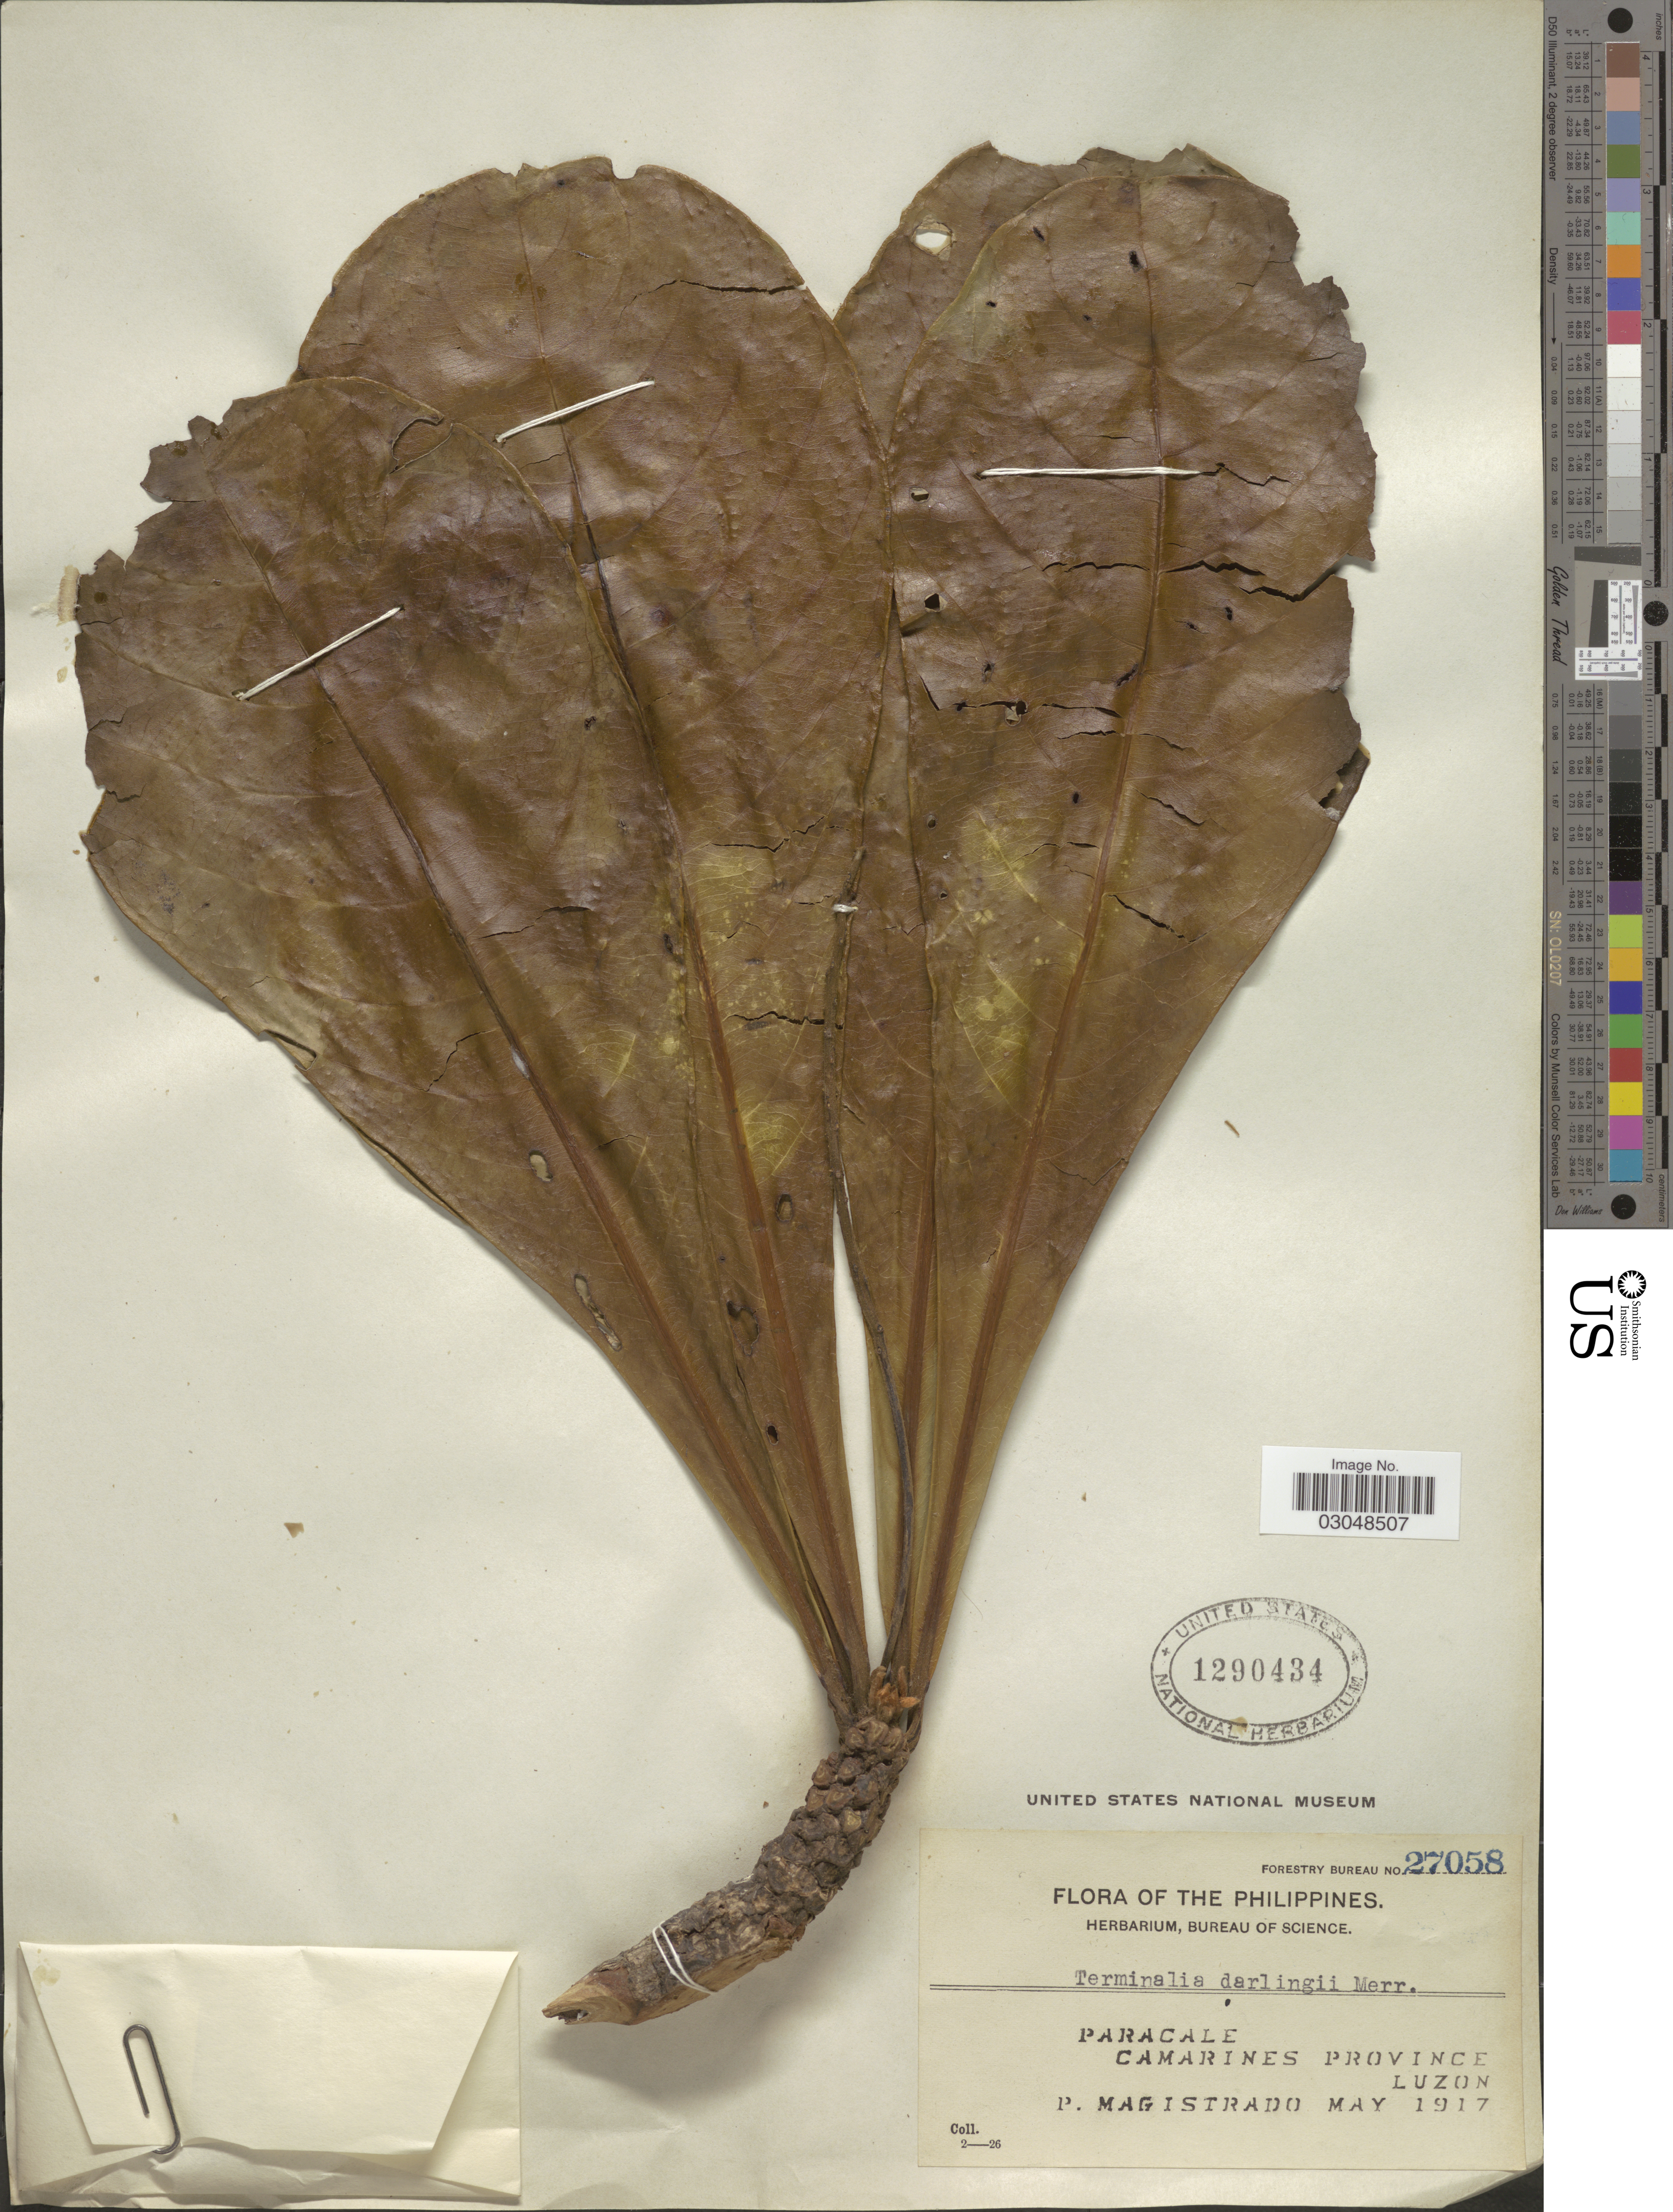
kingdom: Plantae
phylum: Tracheophyta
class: Magnoliopsida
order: Myrtales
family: Combretaceae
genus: Terminalia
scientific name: Terminalia darlingii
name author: Merr.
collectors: P. Magistrado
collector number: Forestry Bureau 27058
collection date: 1917-05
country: Philippines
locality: Paracale, Camarines Province, Luzon.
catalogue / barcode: US 1290434